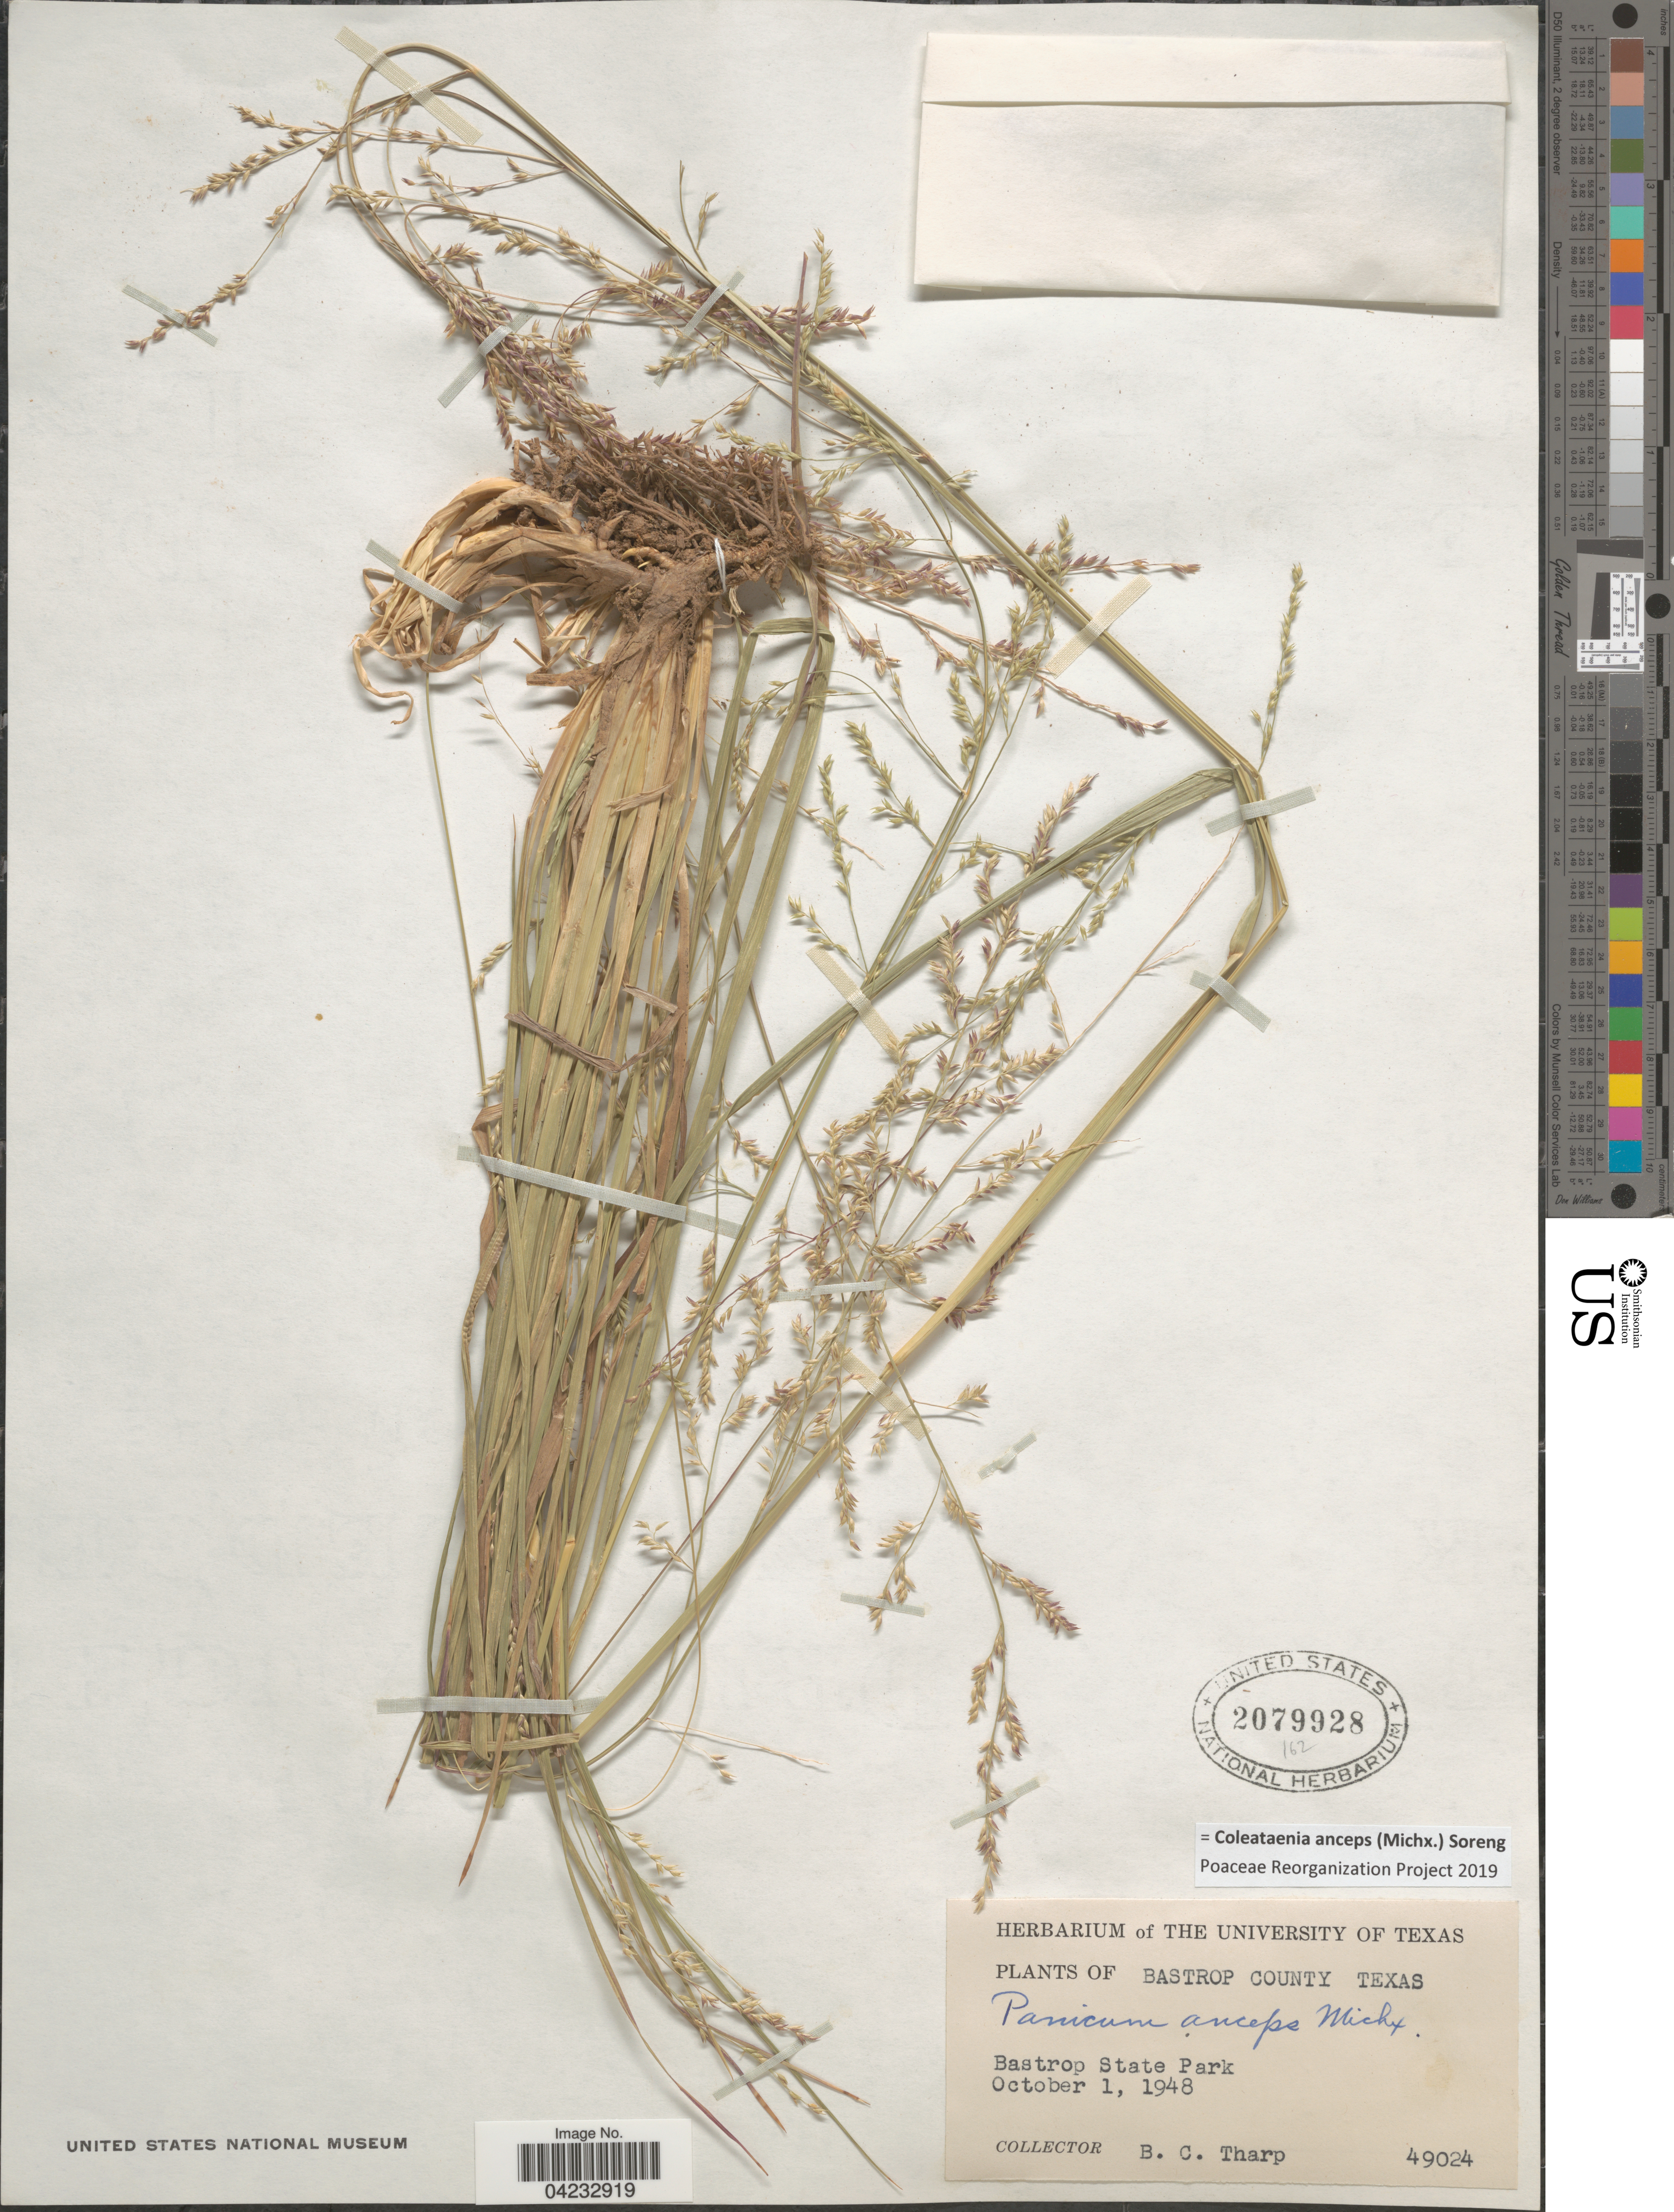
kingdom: Plantae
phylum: Tracheophyta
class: Liliopsida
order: Poales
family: Poaceae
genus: Coleataenia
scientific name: Coleataenia anceps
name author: (Michx.) Soreng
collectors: B. C. Tharp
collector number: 49024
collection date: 1948-10-01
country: United States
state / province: Texas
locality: Bastrop County. Bastrop State Park.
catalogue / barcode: US 2079928